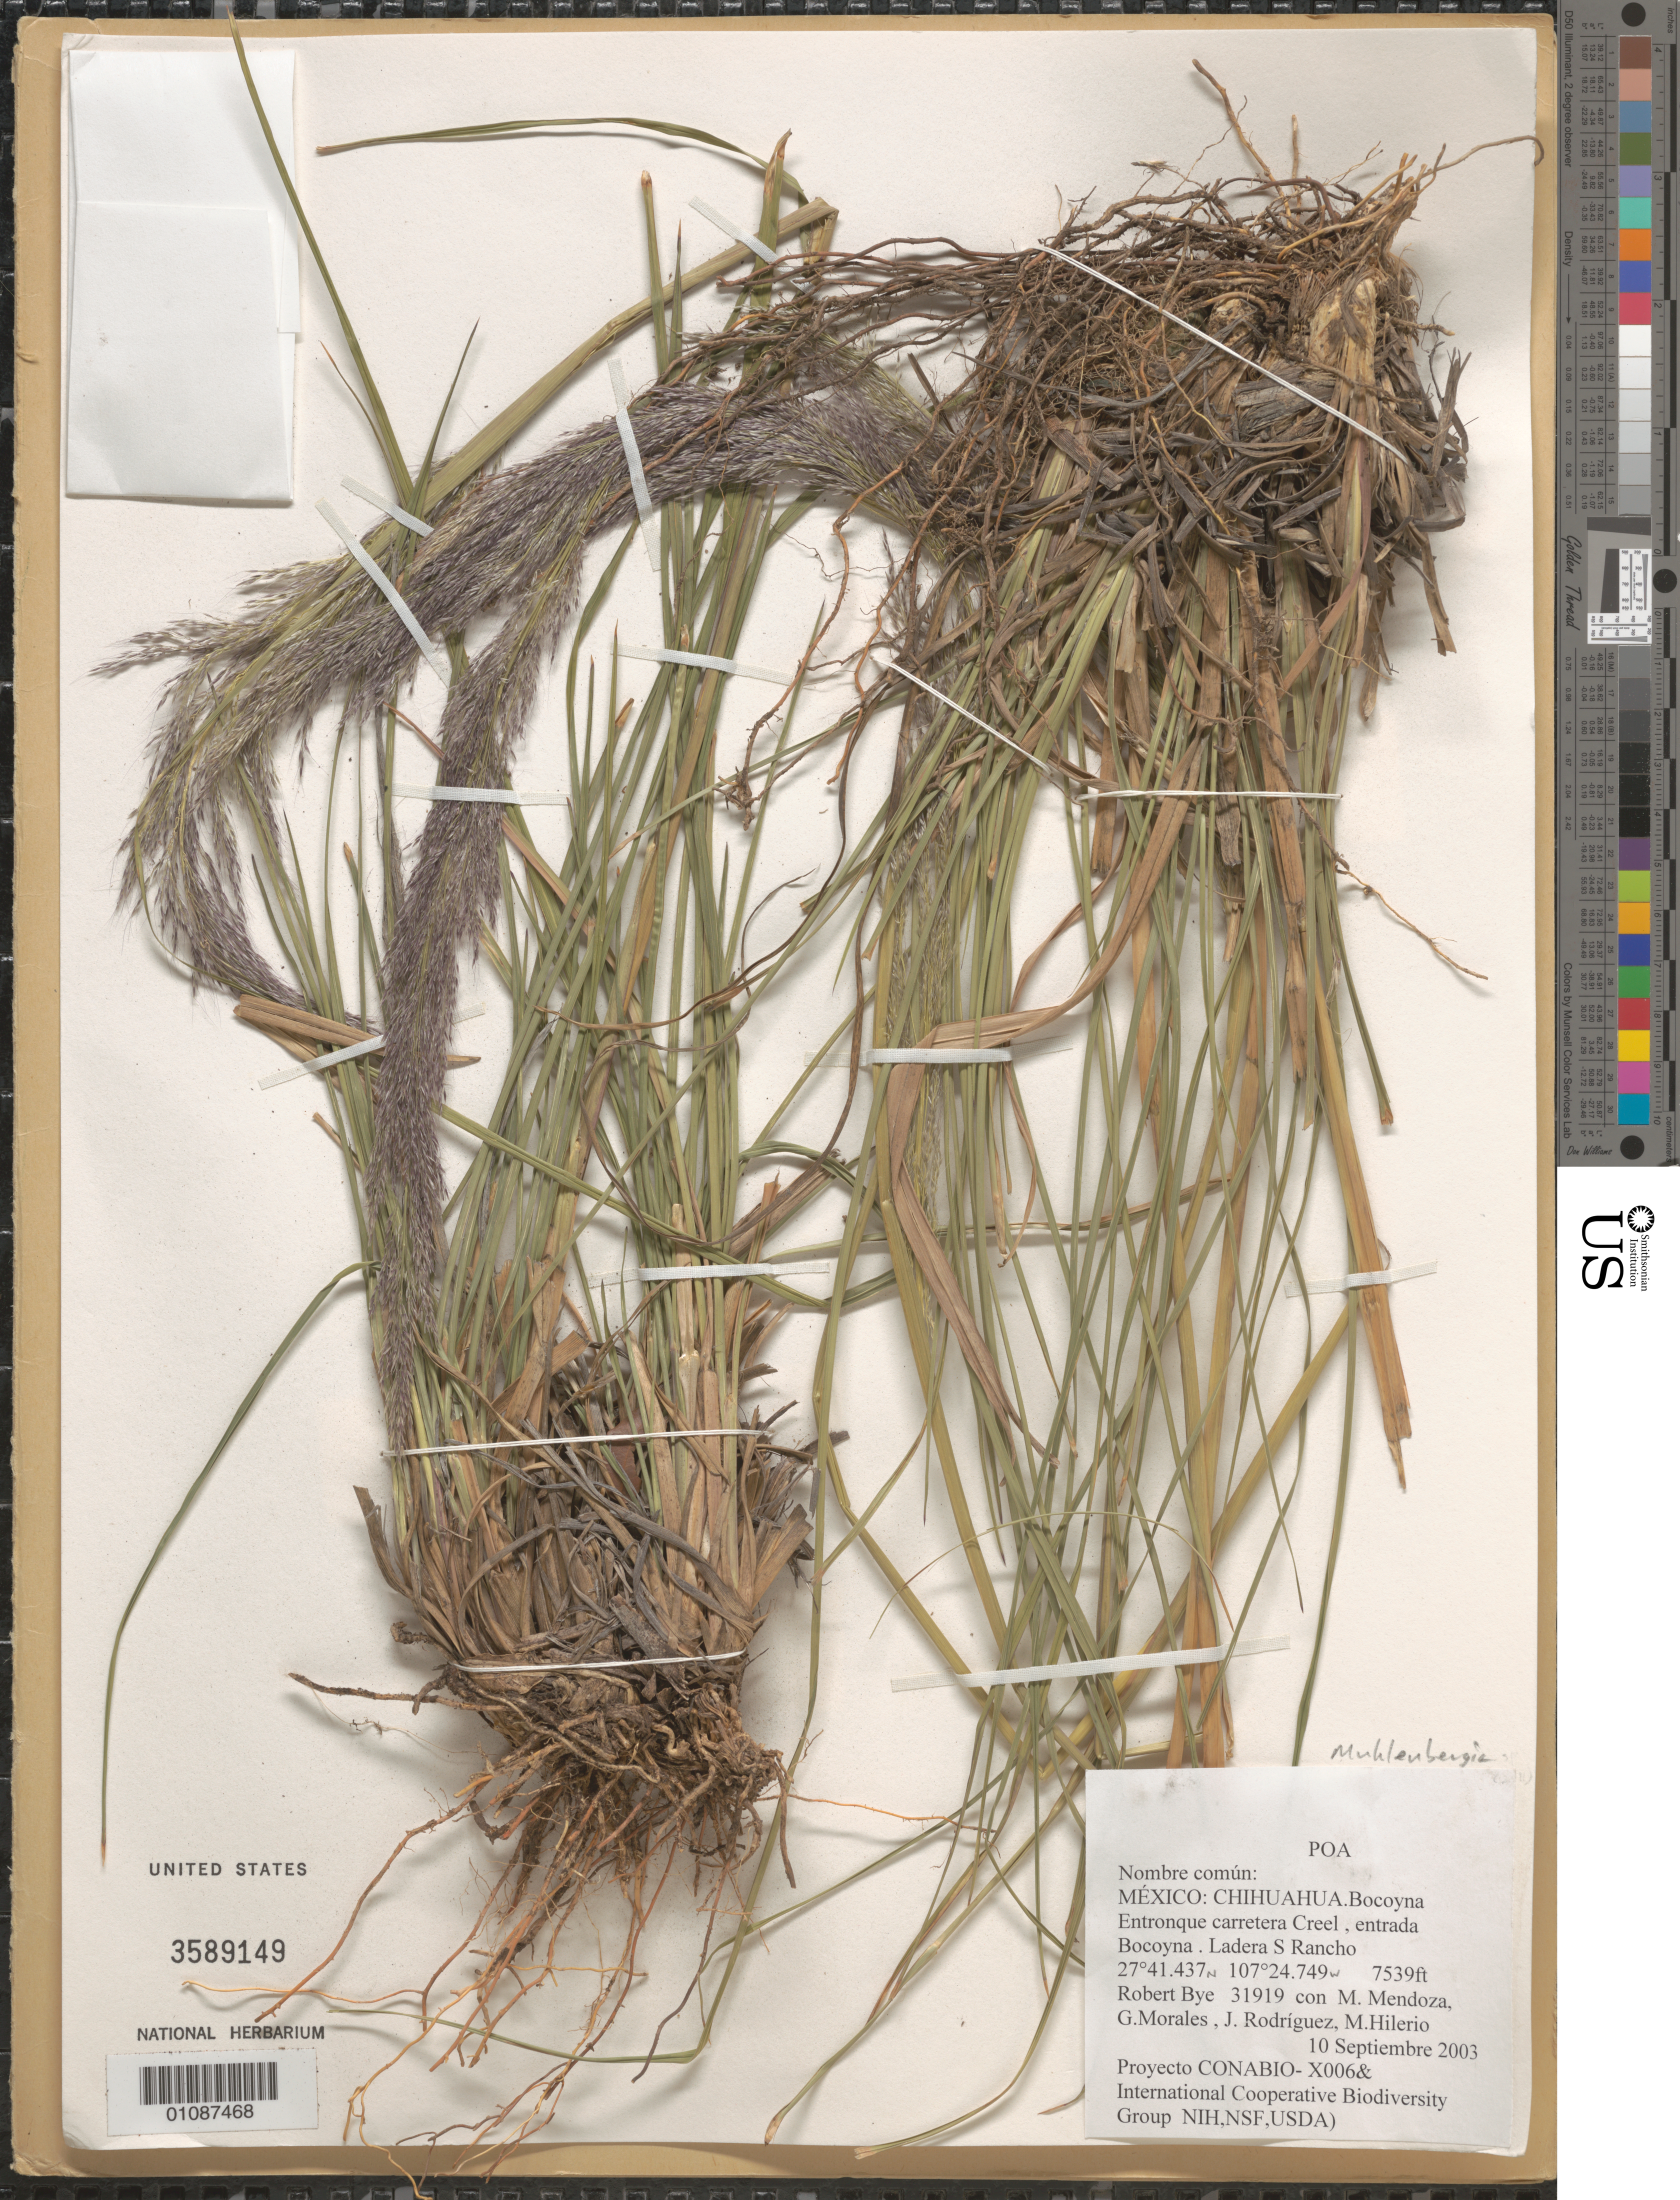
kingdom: Plantae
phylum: Tracheophyta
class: Liliopsida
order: Poales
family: Poaceae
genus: Muhlenbergia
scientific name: Muhlenbergia sp.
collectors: R. A. Bye, M. Mendoza Garcia, G. Morales, J. Rodríguez & M. Hilerio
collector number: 31919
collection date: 2003-09-10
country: Mexico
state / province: Chihuahua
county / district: Bocoyna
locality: Entronque carretera Creel, entrada Bocoyna. Ladera S Rancho.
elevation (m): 2298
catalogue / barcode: US 3589149